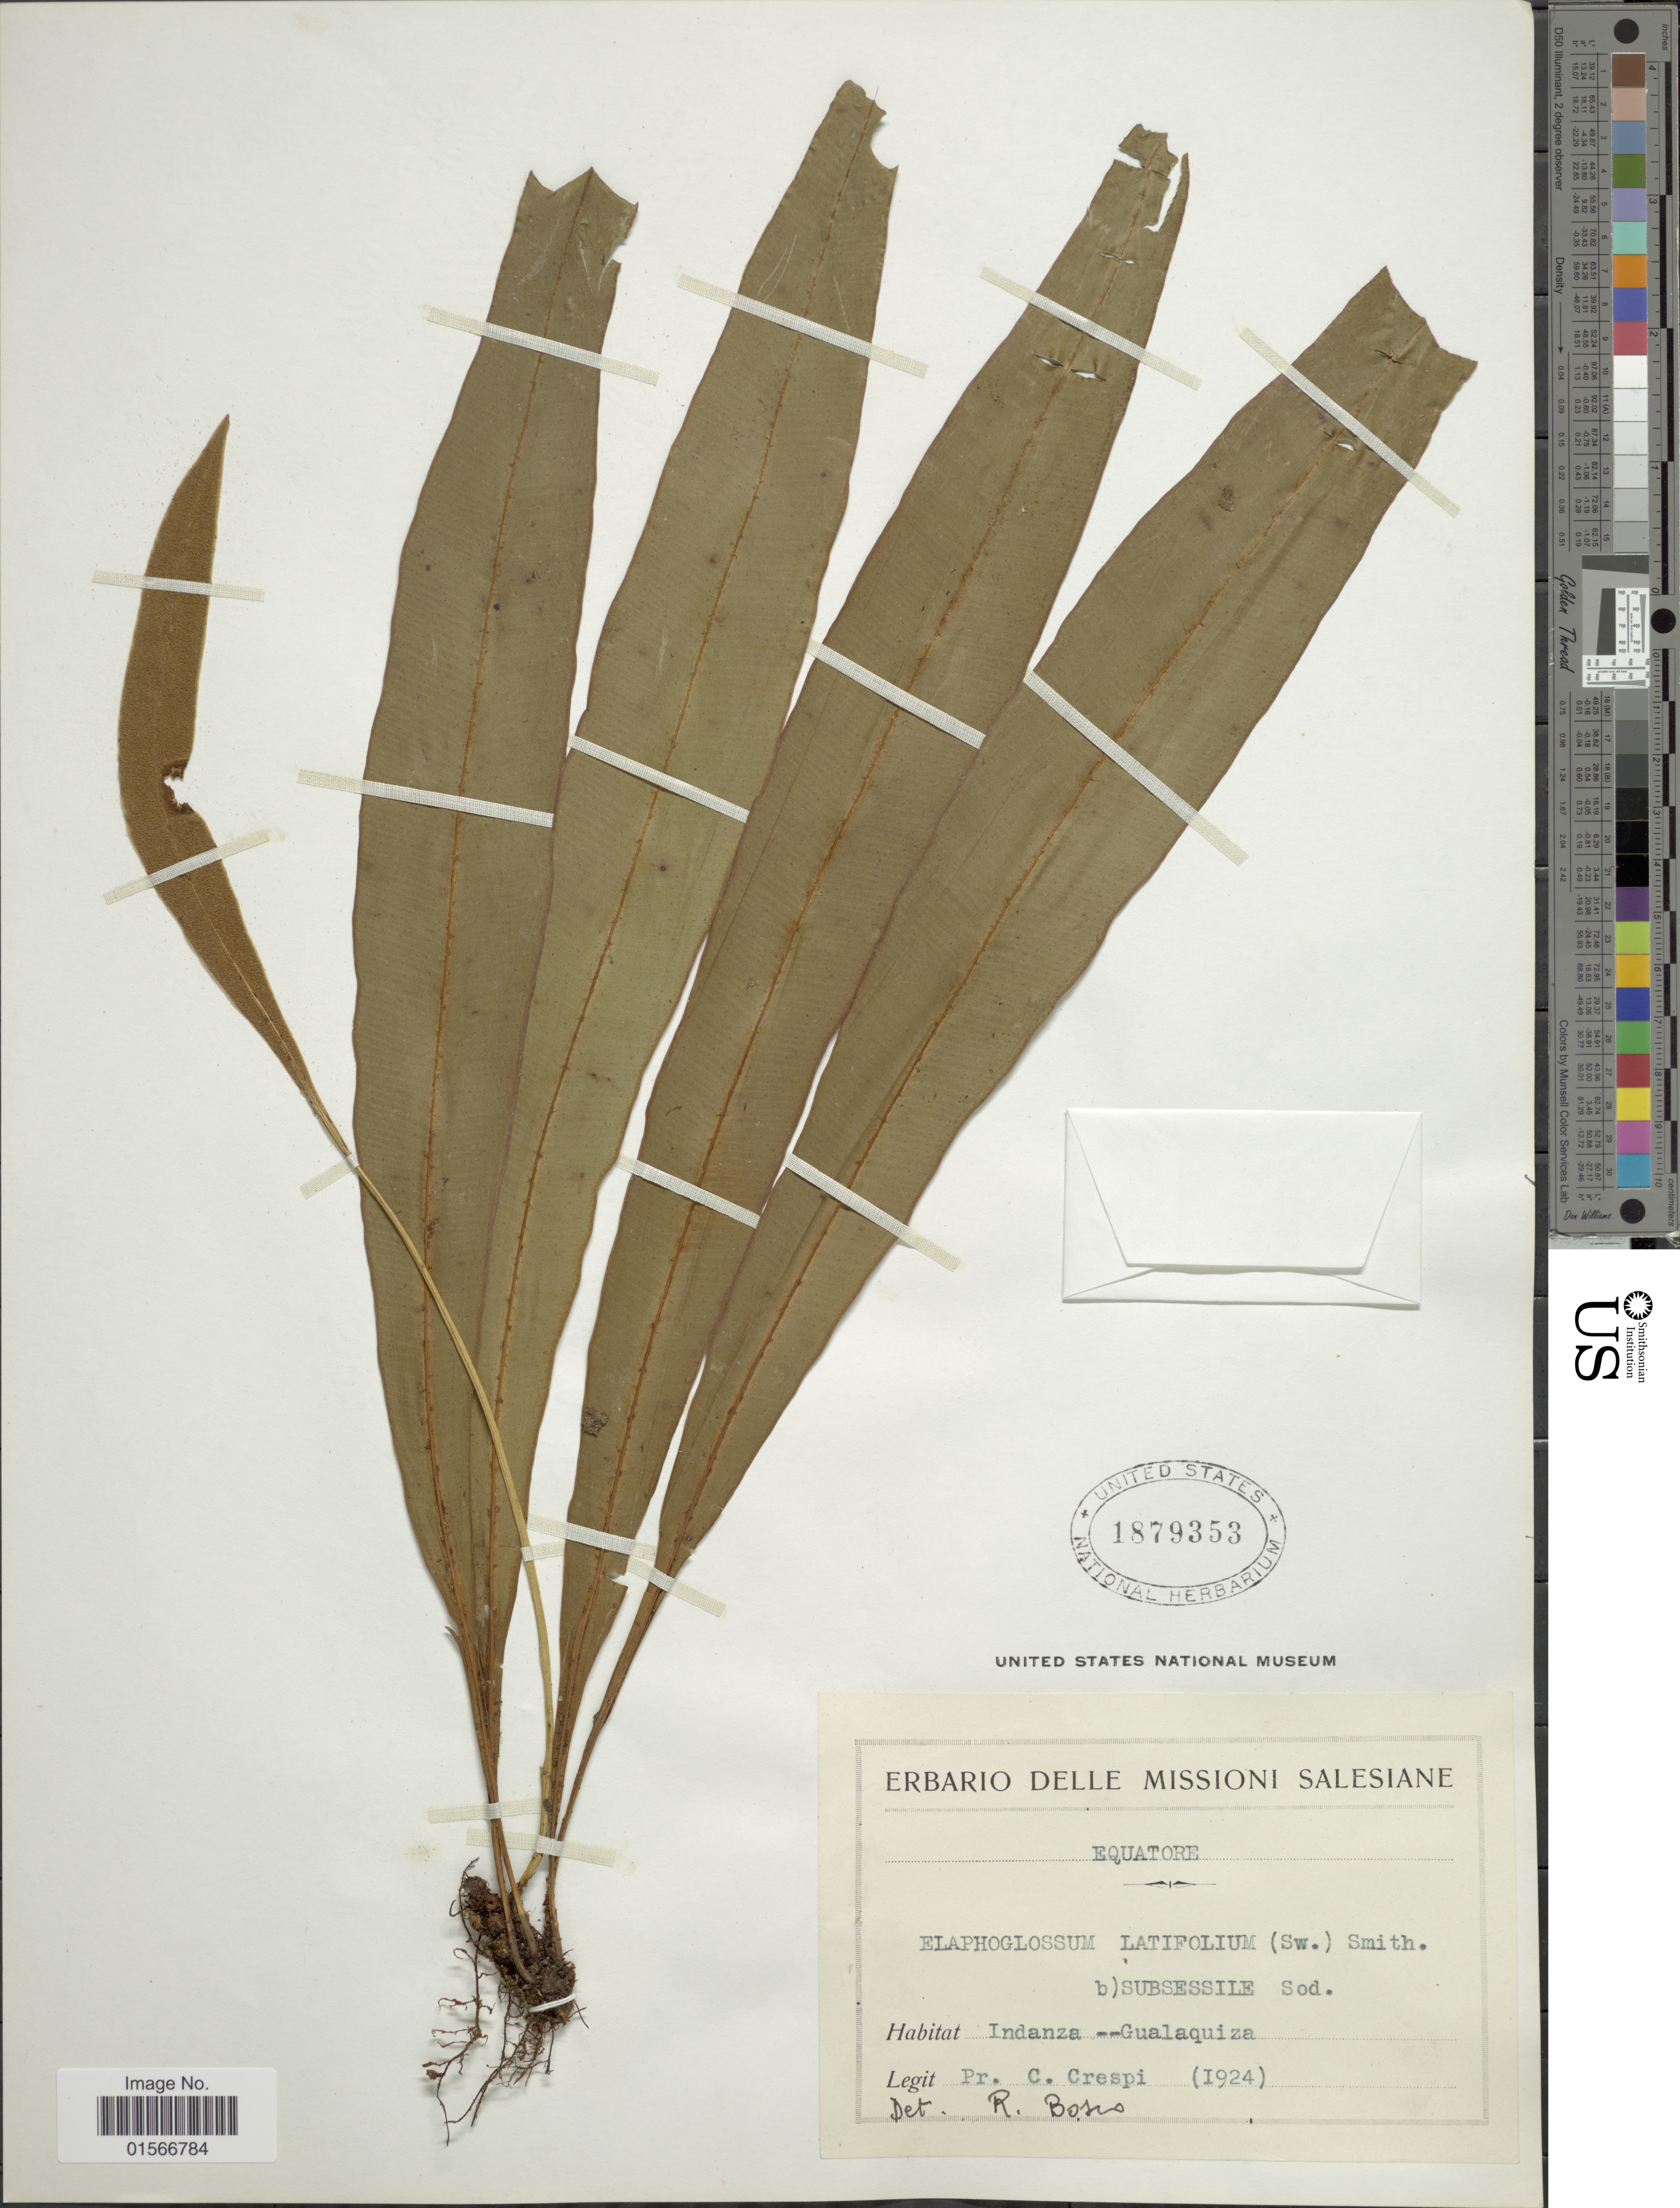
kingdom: Plantae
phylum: Tracheophyta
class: Polypodiopsida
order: Polypodiales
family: Dryopteridaceae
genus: Elaphoglossum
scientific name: Elaphoglossum latifolium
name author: (Sw.) J. Sm.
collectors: C. Crespi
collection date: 1924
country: Ecuador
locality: Equatore. Indanza --Gualaquiza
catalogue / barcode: US 1879353